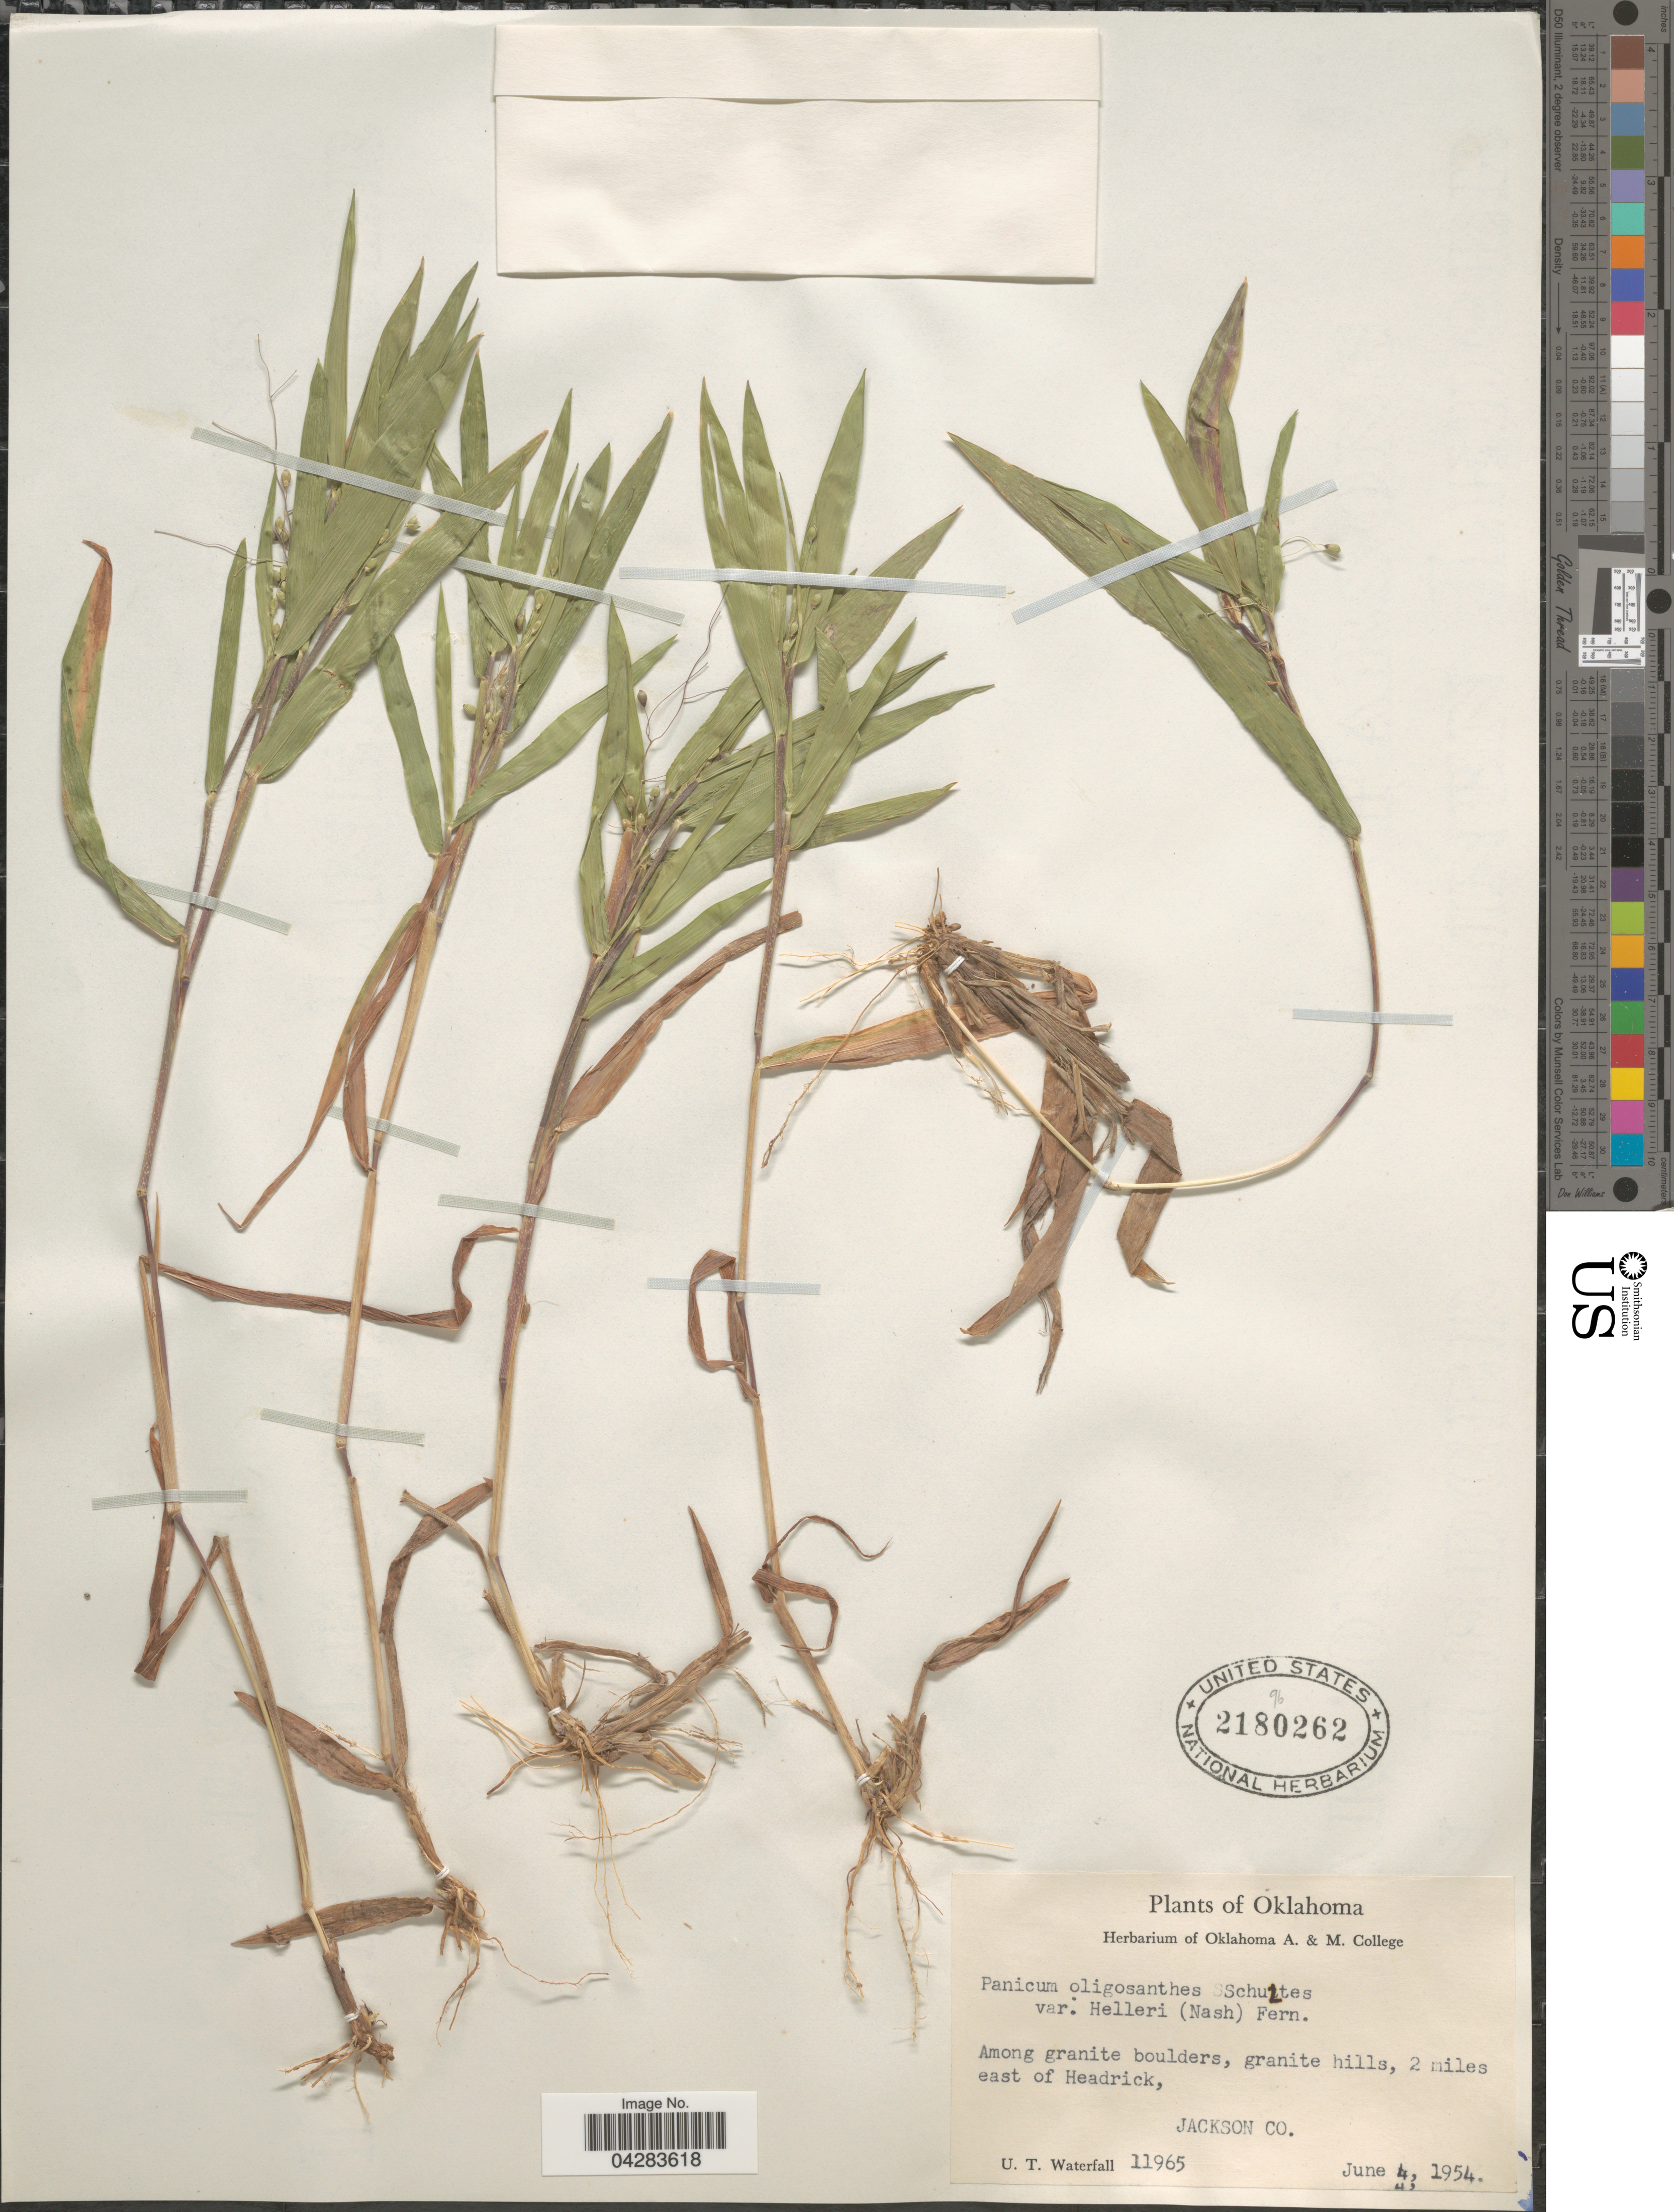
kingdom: Plantae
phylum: Tracheophyta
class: Liliopsida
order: Poales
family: Poaceae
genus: Dichanthelium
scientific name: Dichanthelium oligosanthes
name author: (Schult.) Gould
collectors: U. T. Waterfall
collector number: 11965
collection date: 1954-06-04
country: United States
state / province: Oklahoma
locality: Among granite boulders, granite hills, 2 miles east of Headrick, Jackson Co.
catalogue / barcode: US 2180262